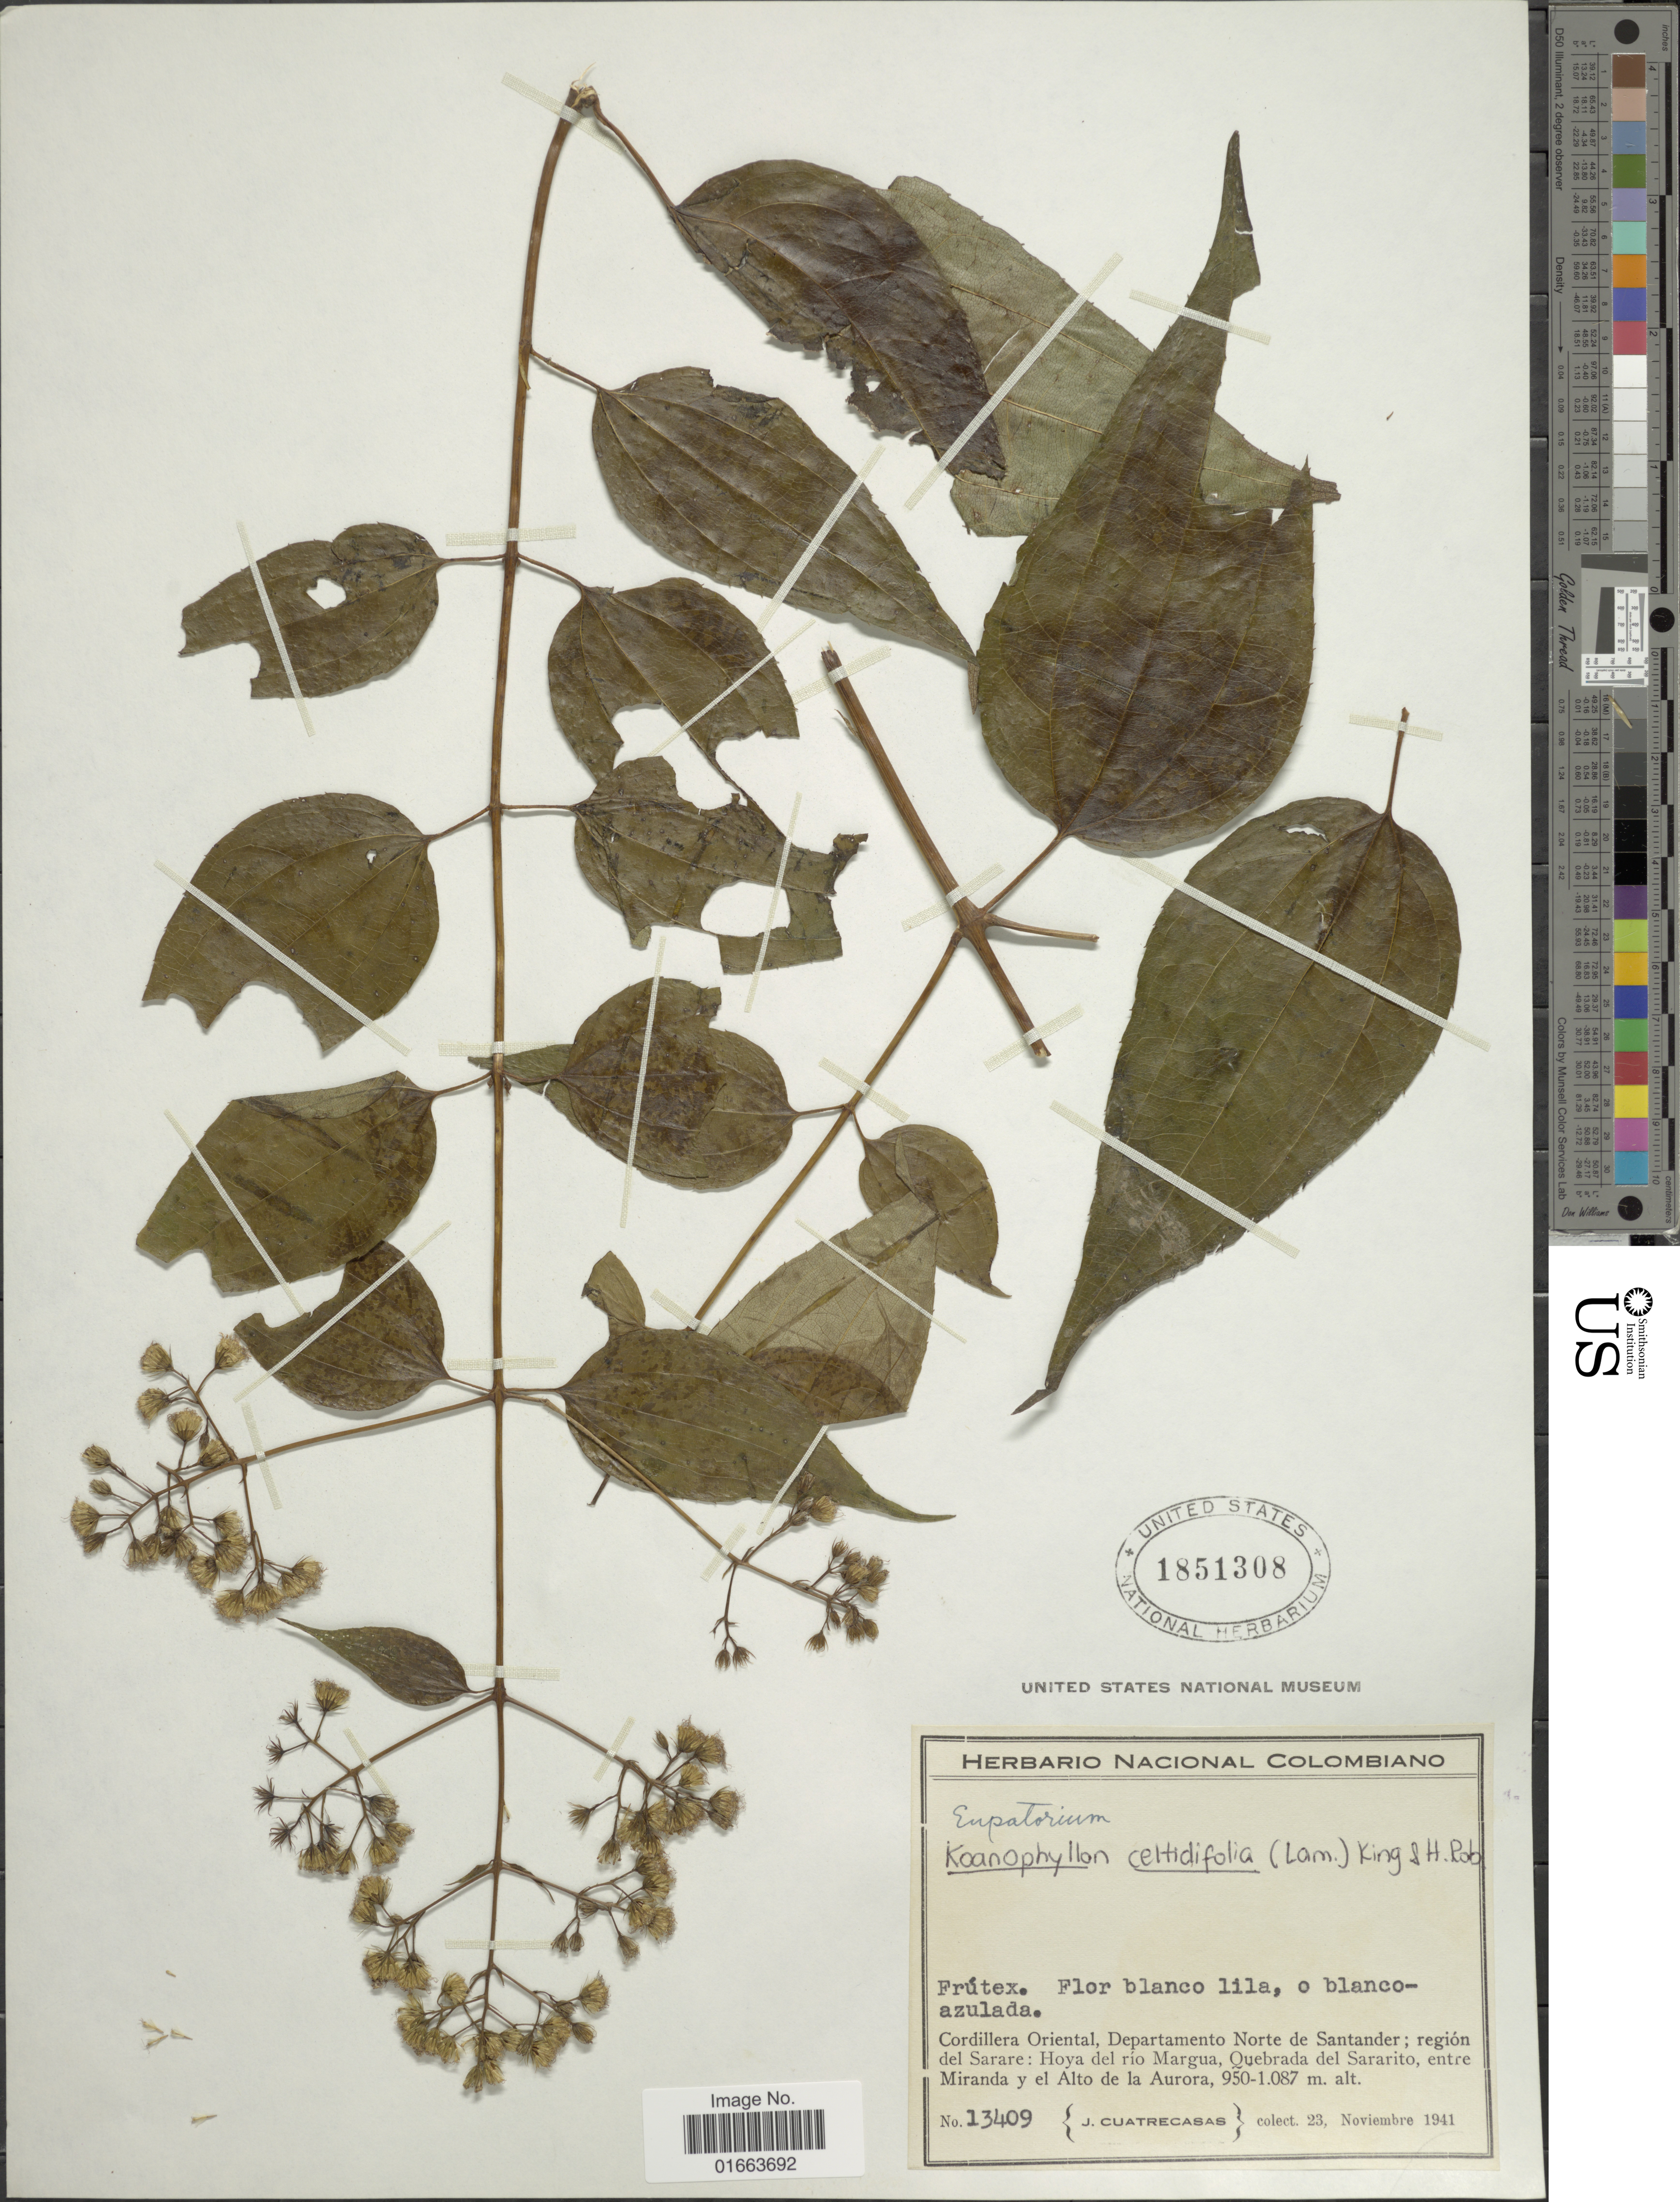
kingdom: Plantae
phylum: Tracheophyta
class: Magnoliopsida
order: Asterales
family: Asteraceae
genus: Koanophyllon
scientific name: Koanophyllon celtidifolium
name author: (Lam.) R.M. King & H. Rob.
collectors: J. Cuatrecasas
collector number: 13409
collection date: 1941-11-23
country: Colombia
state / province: Norte de Santander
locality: Frútex, Cordillera Oriental, región del Sarare: Hoya del río Margua, Quebrada del Sararito, entre Miranda y el Alto de la Aurora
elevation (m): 950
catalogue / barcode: US 1851308